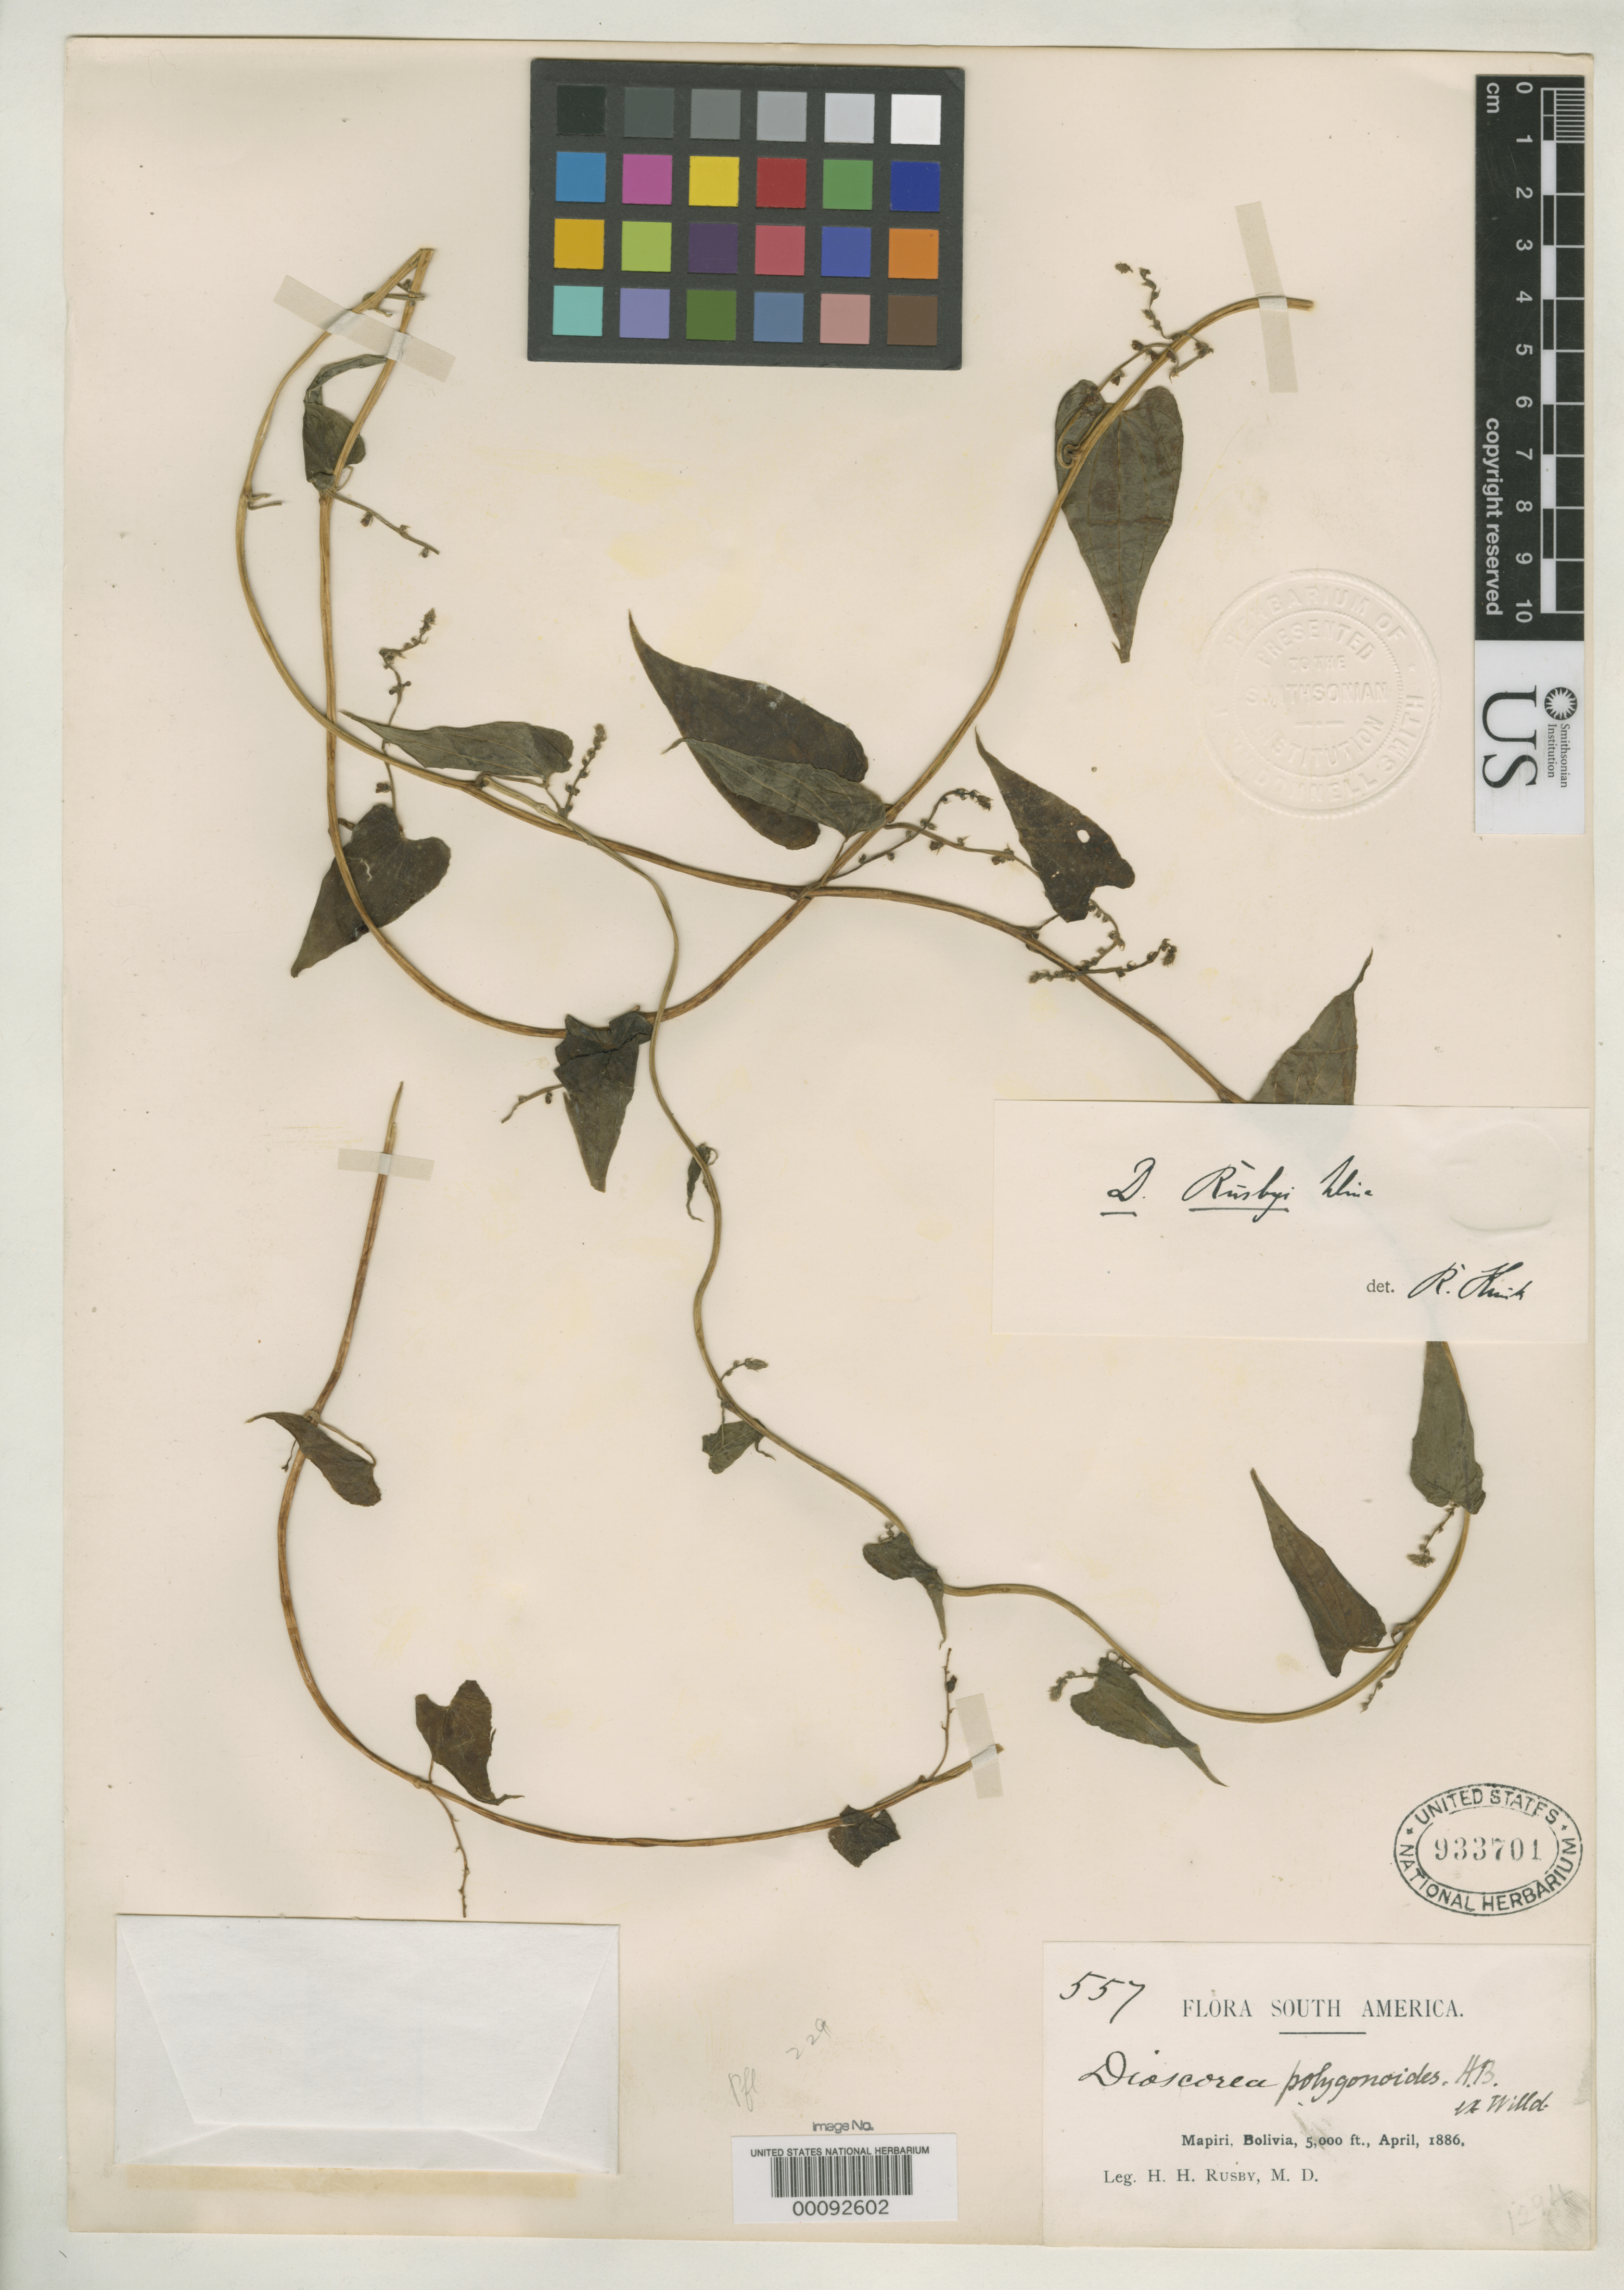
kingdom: Plantae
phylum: Tracheophyta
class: Liliopsida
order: Dioscoreales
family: Dioscoreaceae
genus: Dioscorea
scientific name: Dioscorea rusbyi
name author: Uline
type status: Type Collection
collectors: H. H. Rusby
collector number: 557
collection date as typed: Apr 1886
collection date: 1886-04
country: Bolivia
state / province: La Páz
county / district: Larecaja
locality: Mapiri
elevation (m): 1524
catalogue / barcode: US 933701